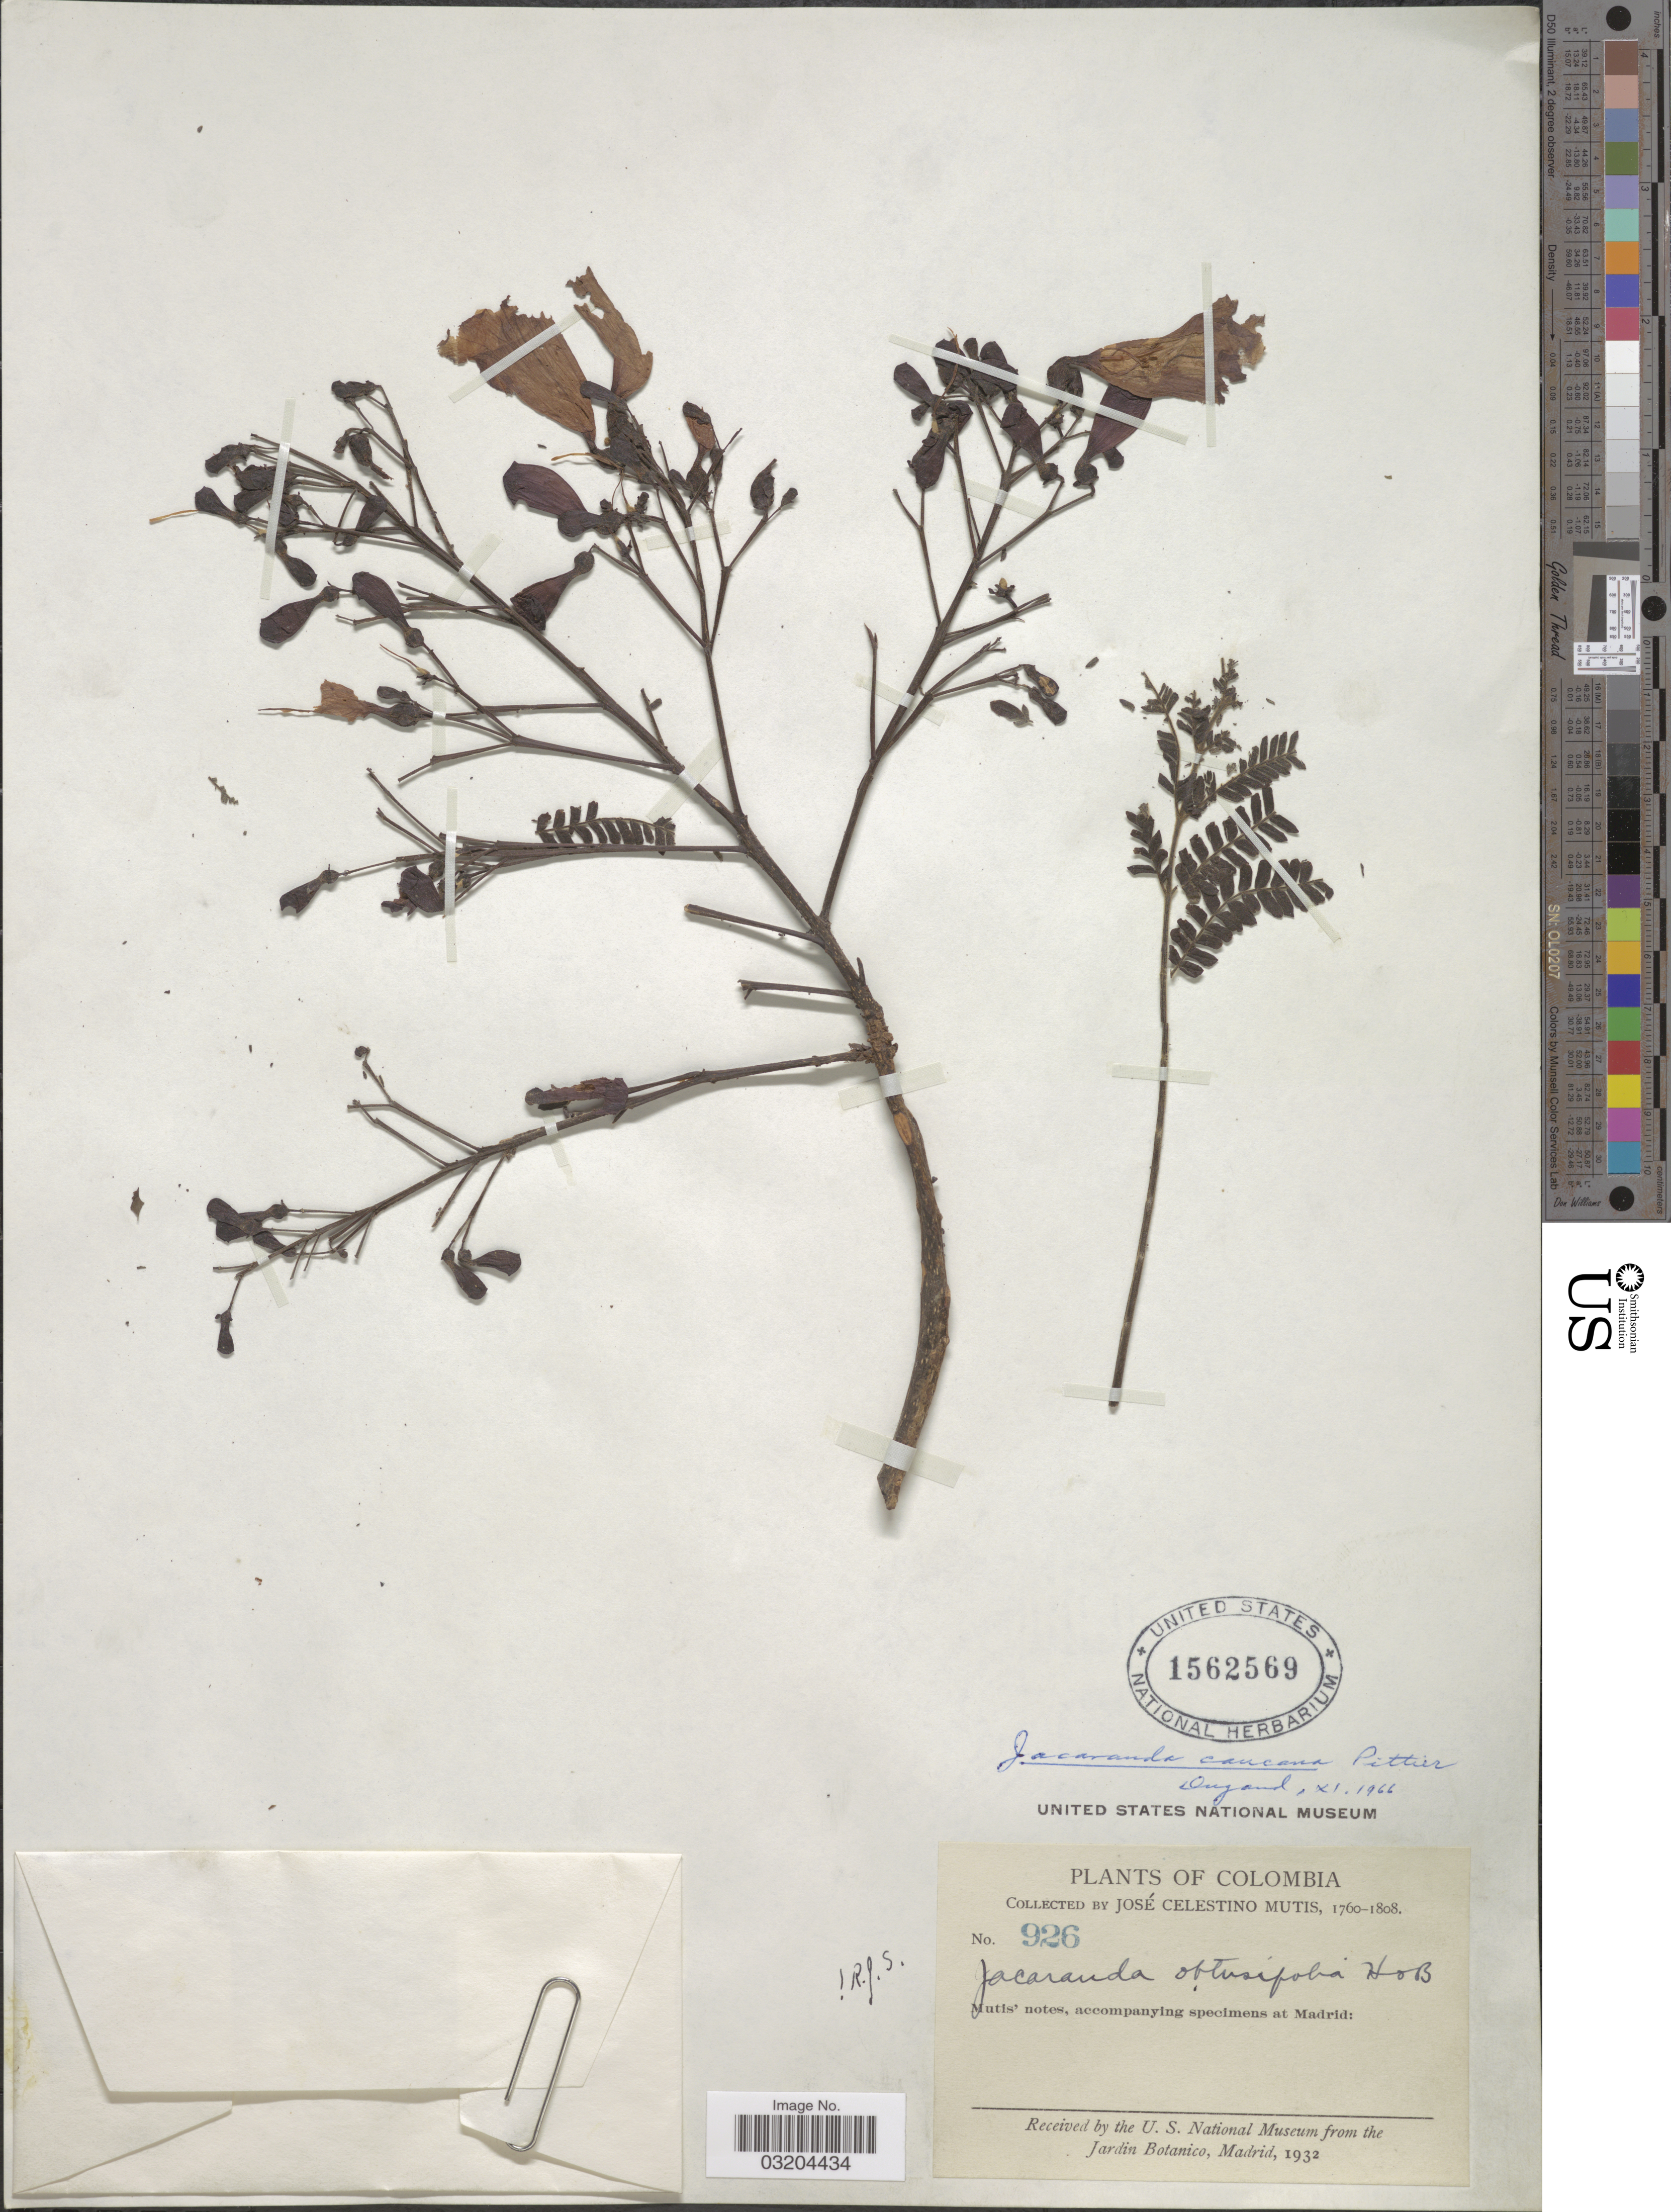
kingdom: Plantae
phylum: Tracheophyta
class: Magnoliopsida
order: Lamiales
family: Bignoniaceae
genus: Jacaranda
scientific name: Jacaranda caucana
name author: Pittier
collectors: J. C. B. Mutis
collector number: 926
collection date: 1760/1808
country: Colombia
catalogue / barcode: US 1562569